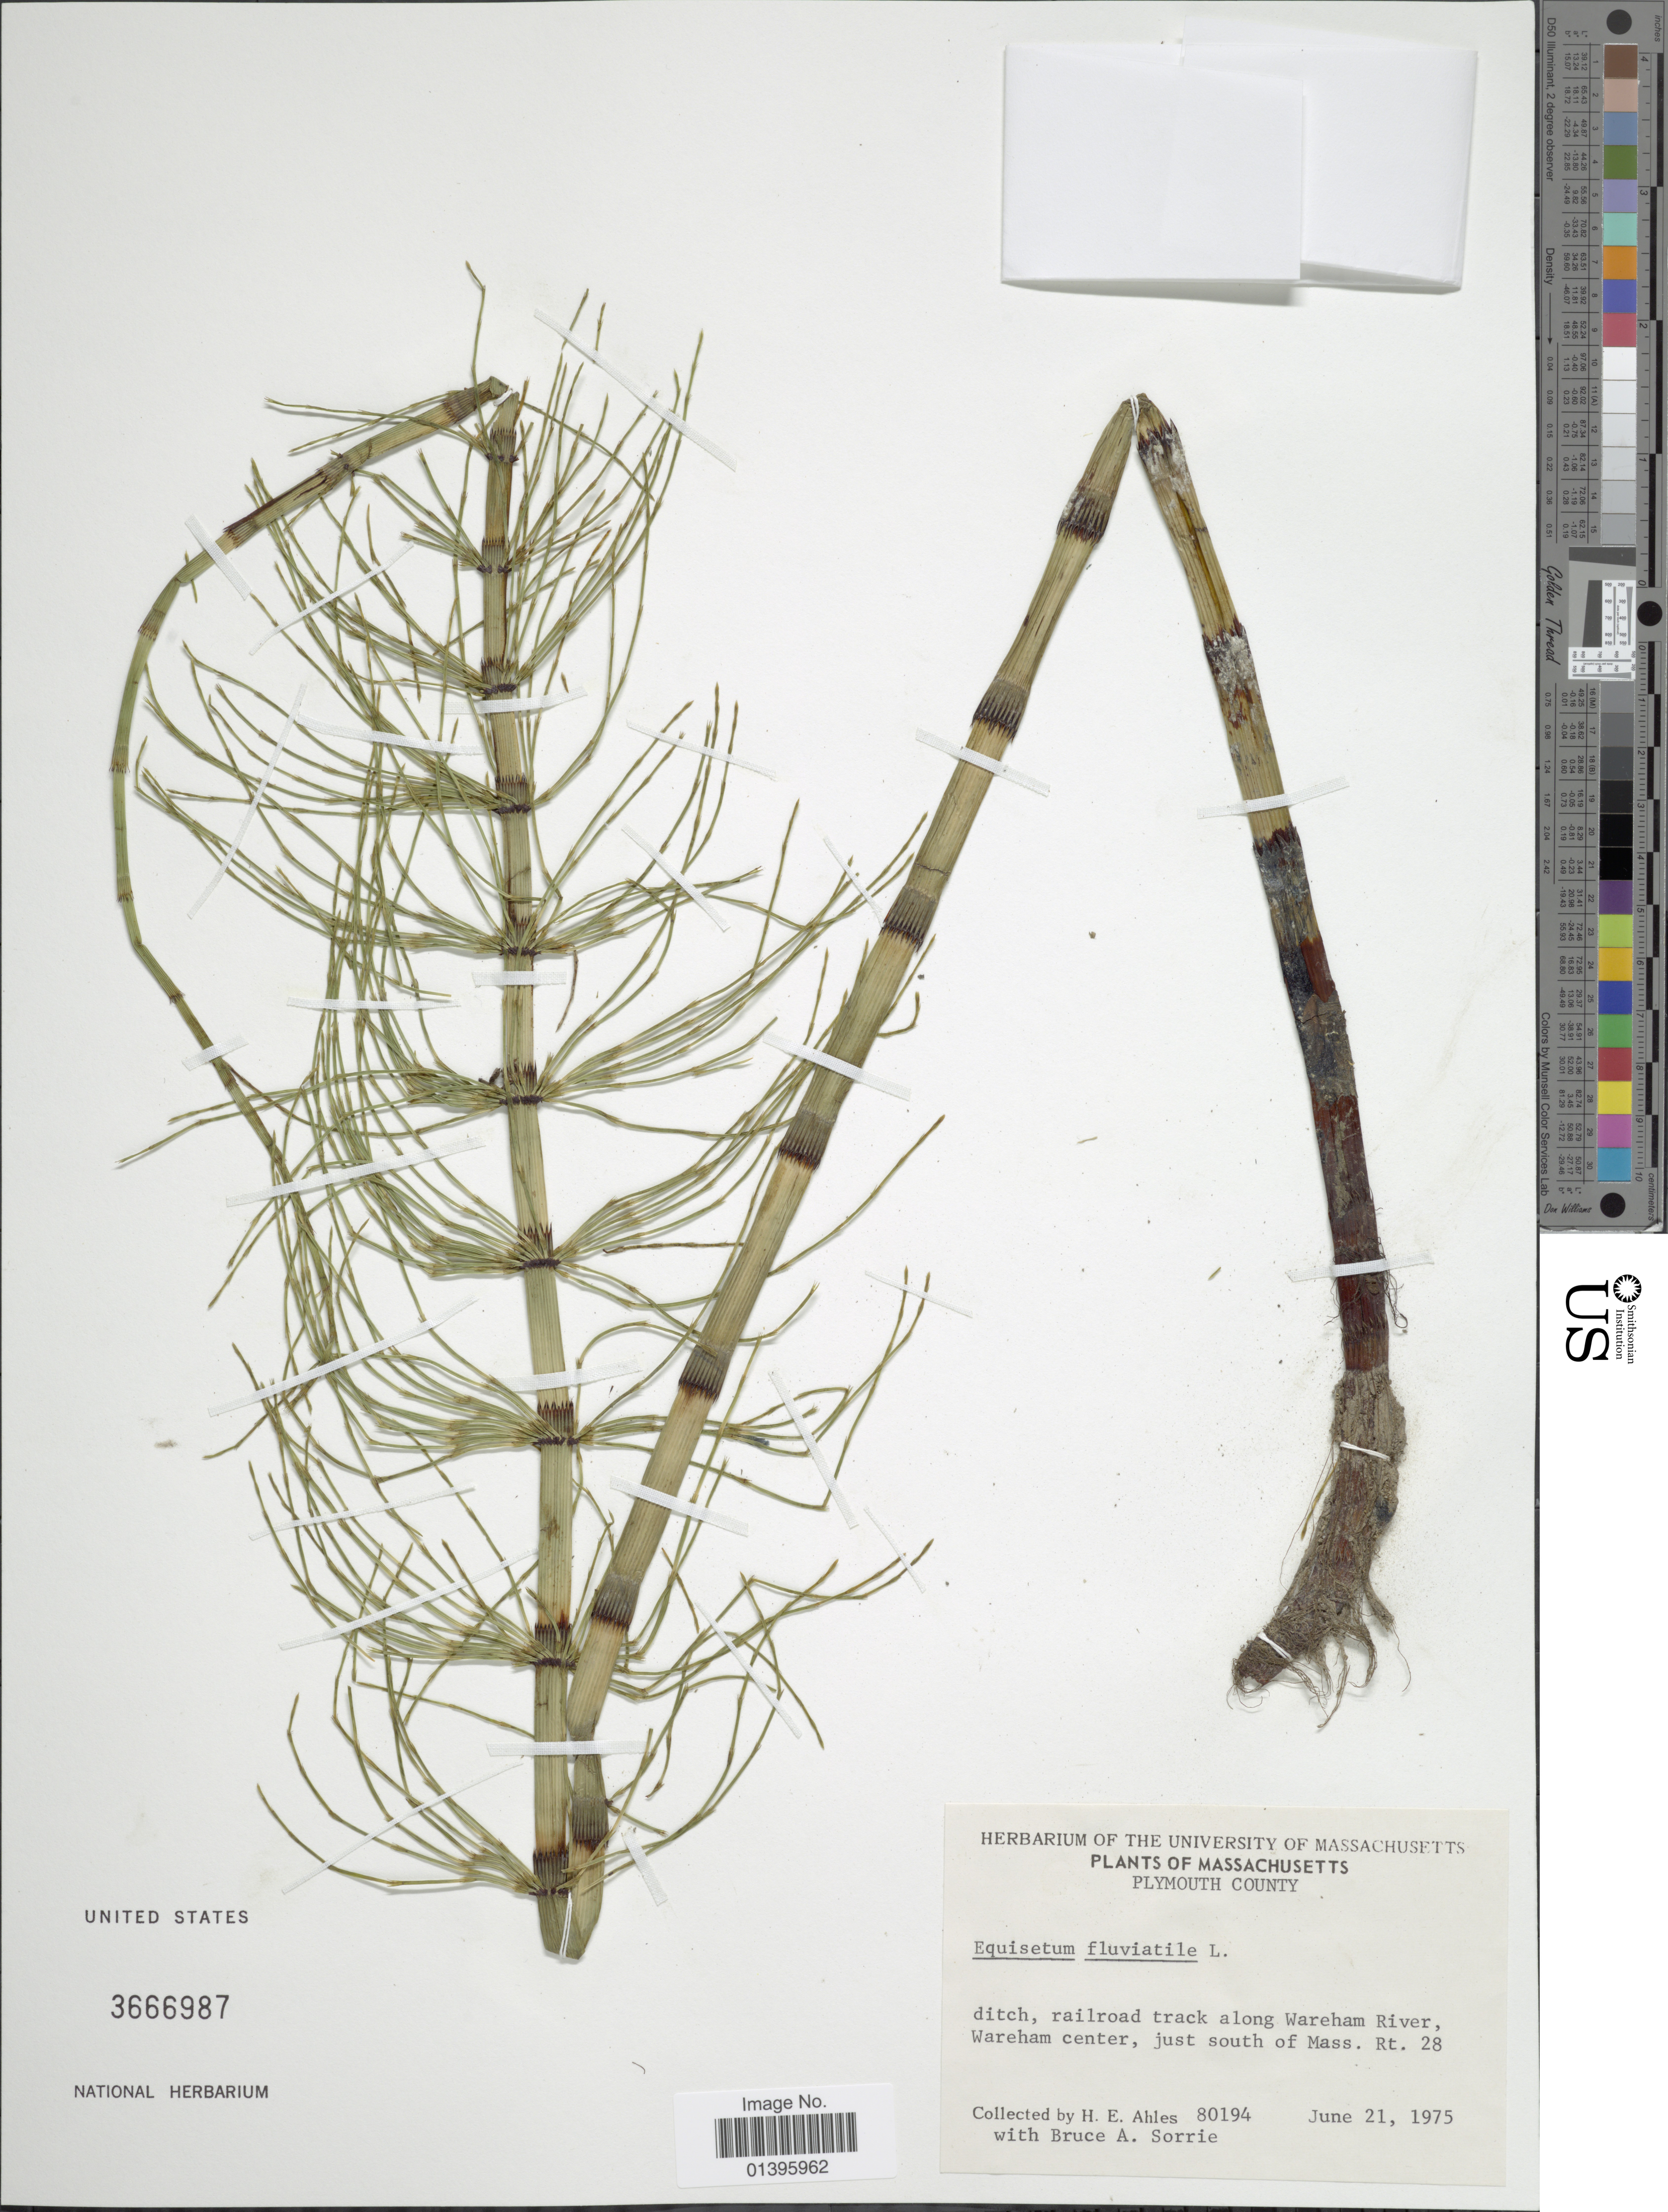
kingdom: Plantae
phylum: Tracheophyta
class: Polypodiopsida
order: Equisetales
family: Equisetaceae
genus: Equisetum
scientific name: Equisetum fluviatile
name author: L.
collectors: H. E. Ahles & B. Sorrie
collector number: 80194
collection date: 1975-06-21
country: United States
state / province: Massachusetts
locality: Plymouth County. Ditch, railroad track along Wareham River, Wareham center, just south of Mass. Rt. 28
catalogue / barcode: US 3666987